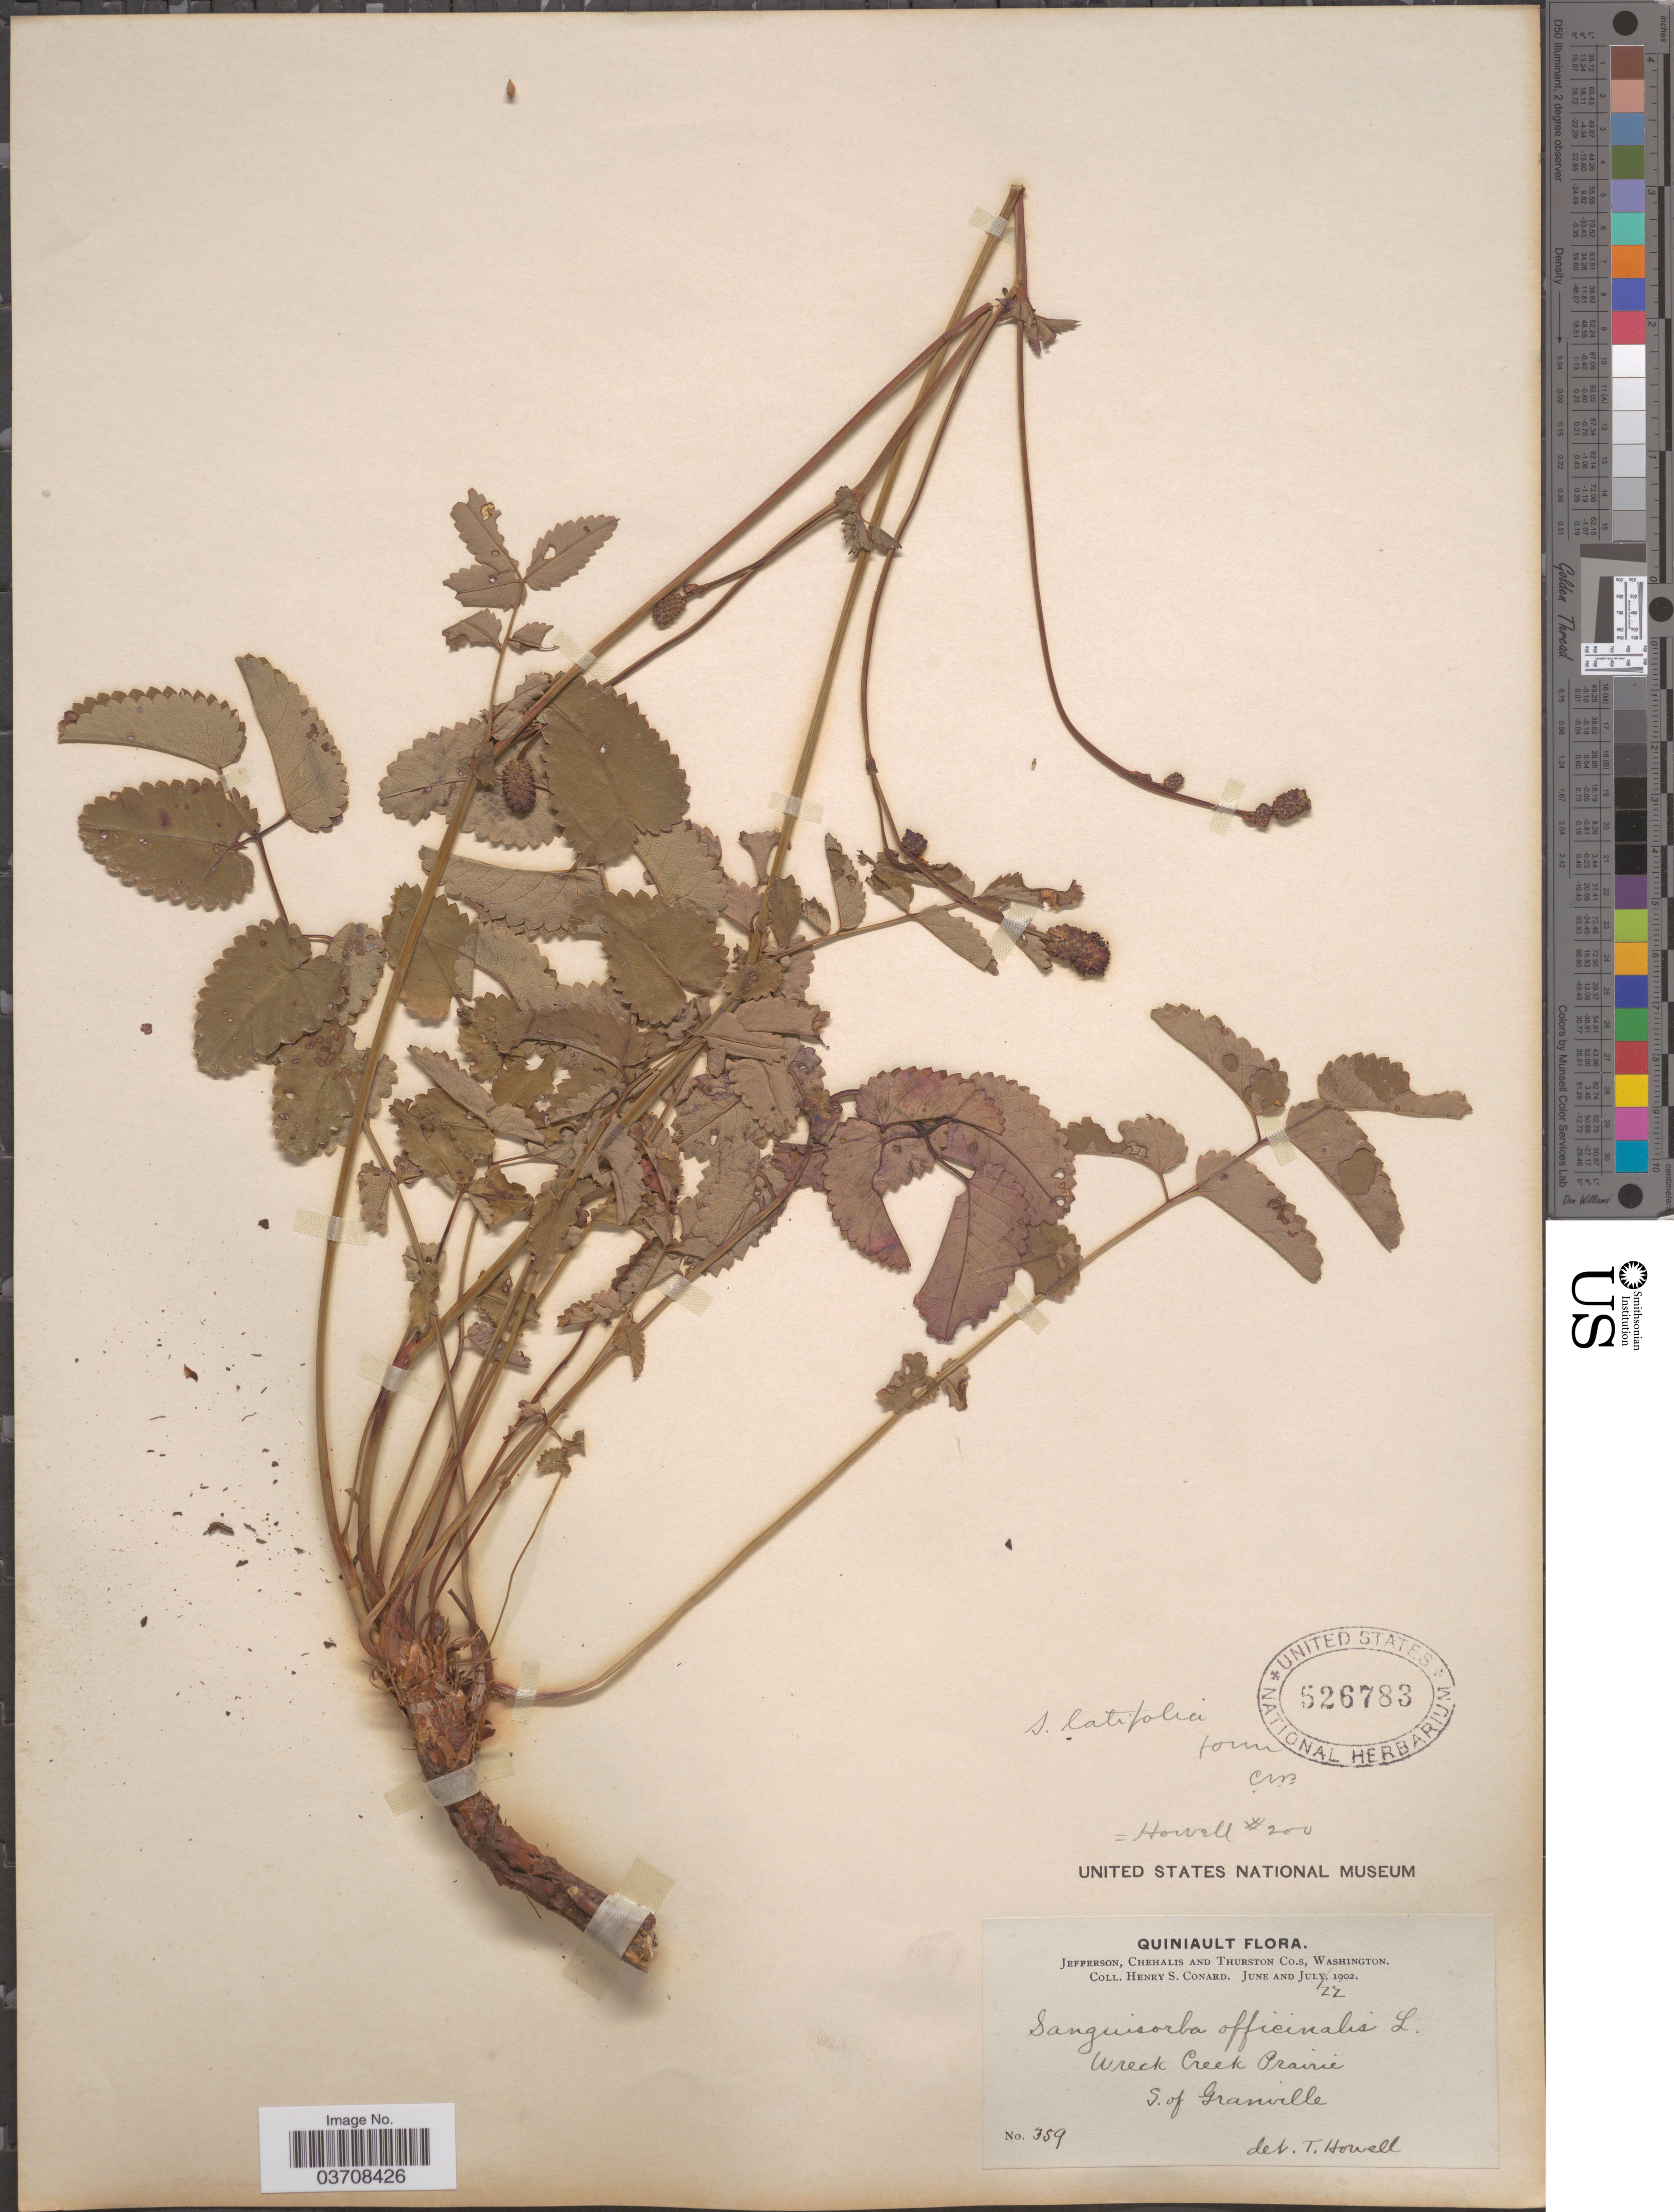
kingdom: Plantae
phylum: Tracheophyta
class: Magnoliopsida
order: Rosales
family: Rosaceae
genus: Sanguisorba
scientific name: Sanguisorba officinalis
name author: L.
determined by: Strong, Mark T., (BOT), Smithsonian Institution - National Museum of Natural History (UNITED STATES)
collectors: H. S. Conard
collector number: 359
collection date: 1902-07-22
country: United States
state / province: Washington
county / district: Thurston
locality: Quiniault. Jefferson, Chehalis and Thurston Co.s. Wreck Creek Prairie. S. of Granville.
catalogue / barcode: US 526783